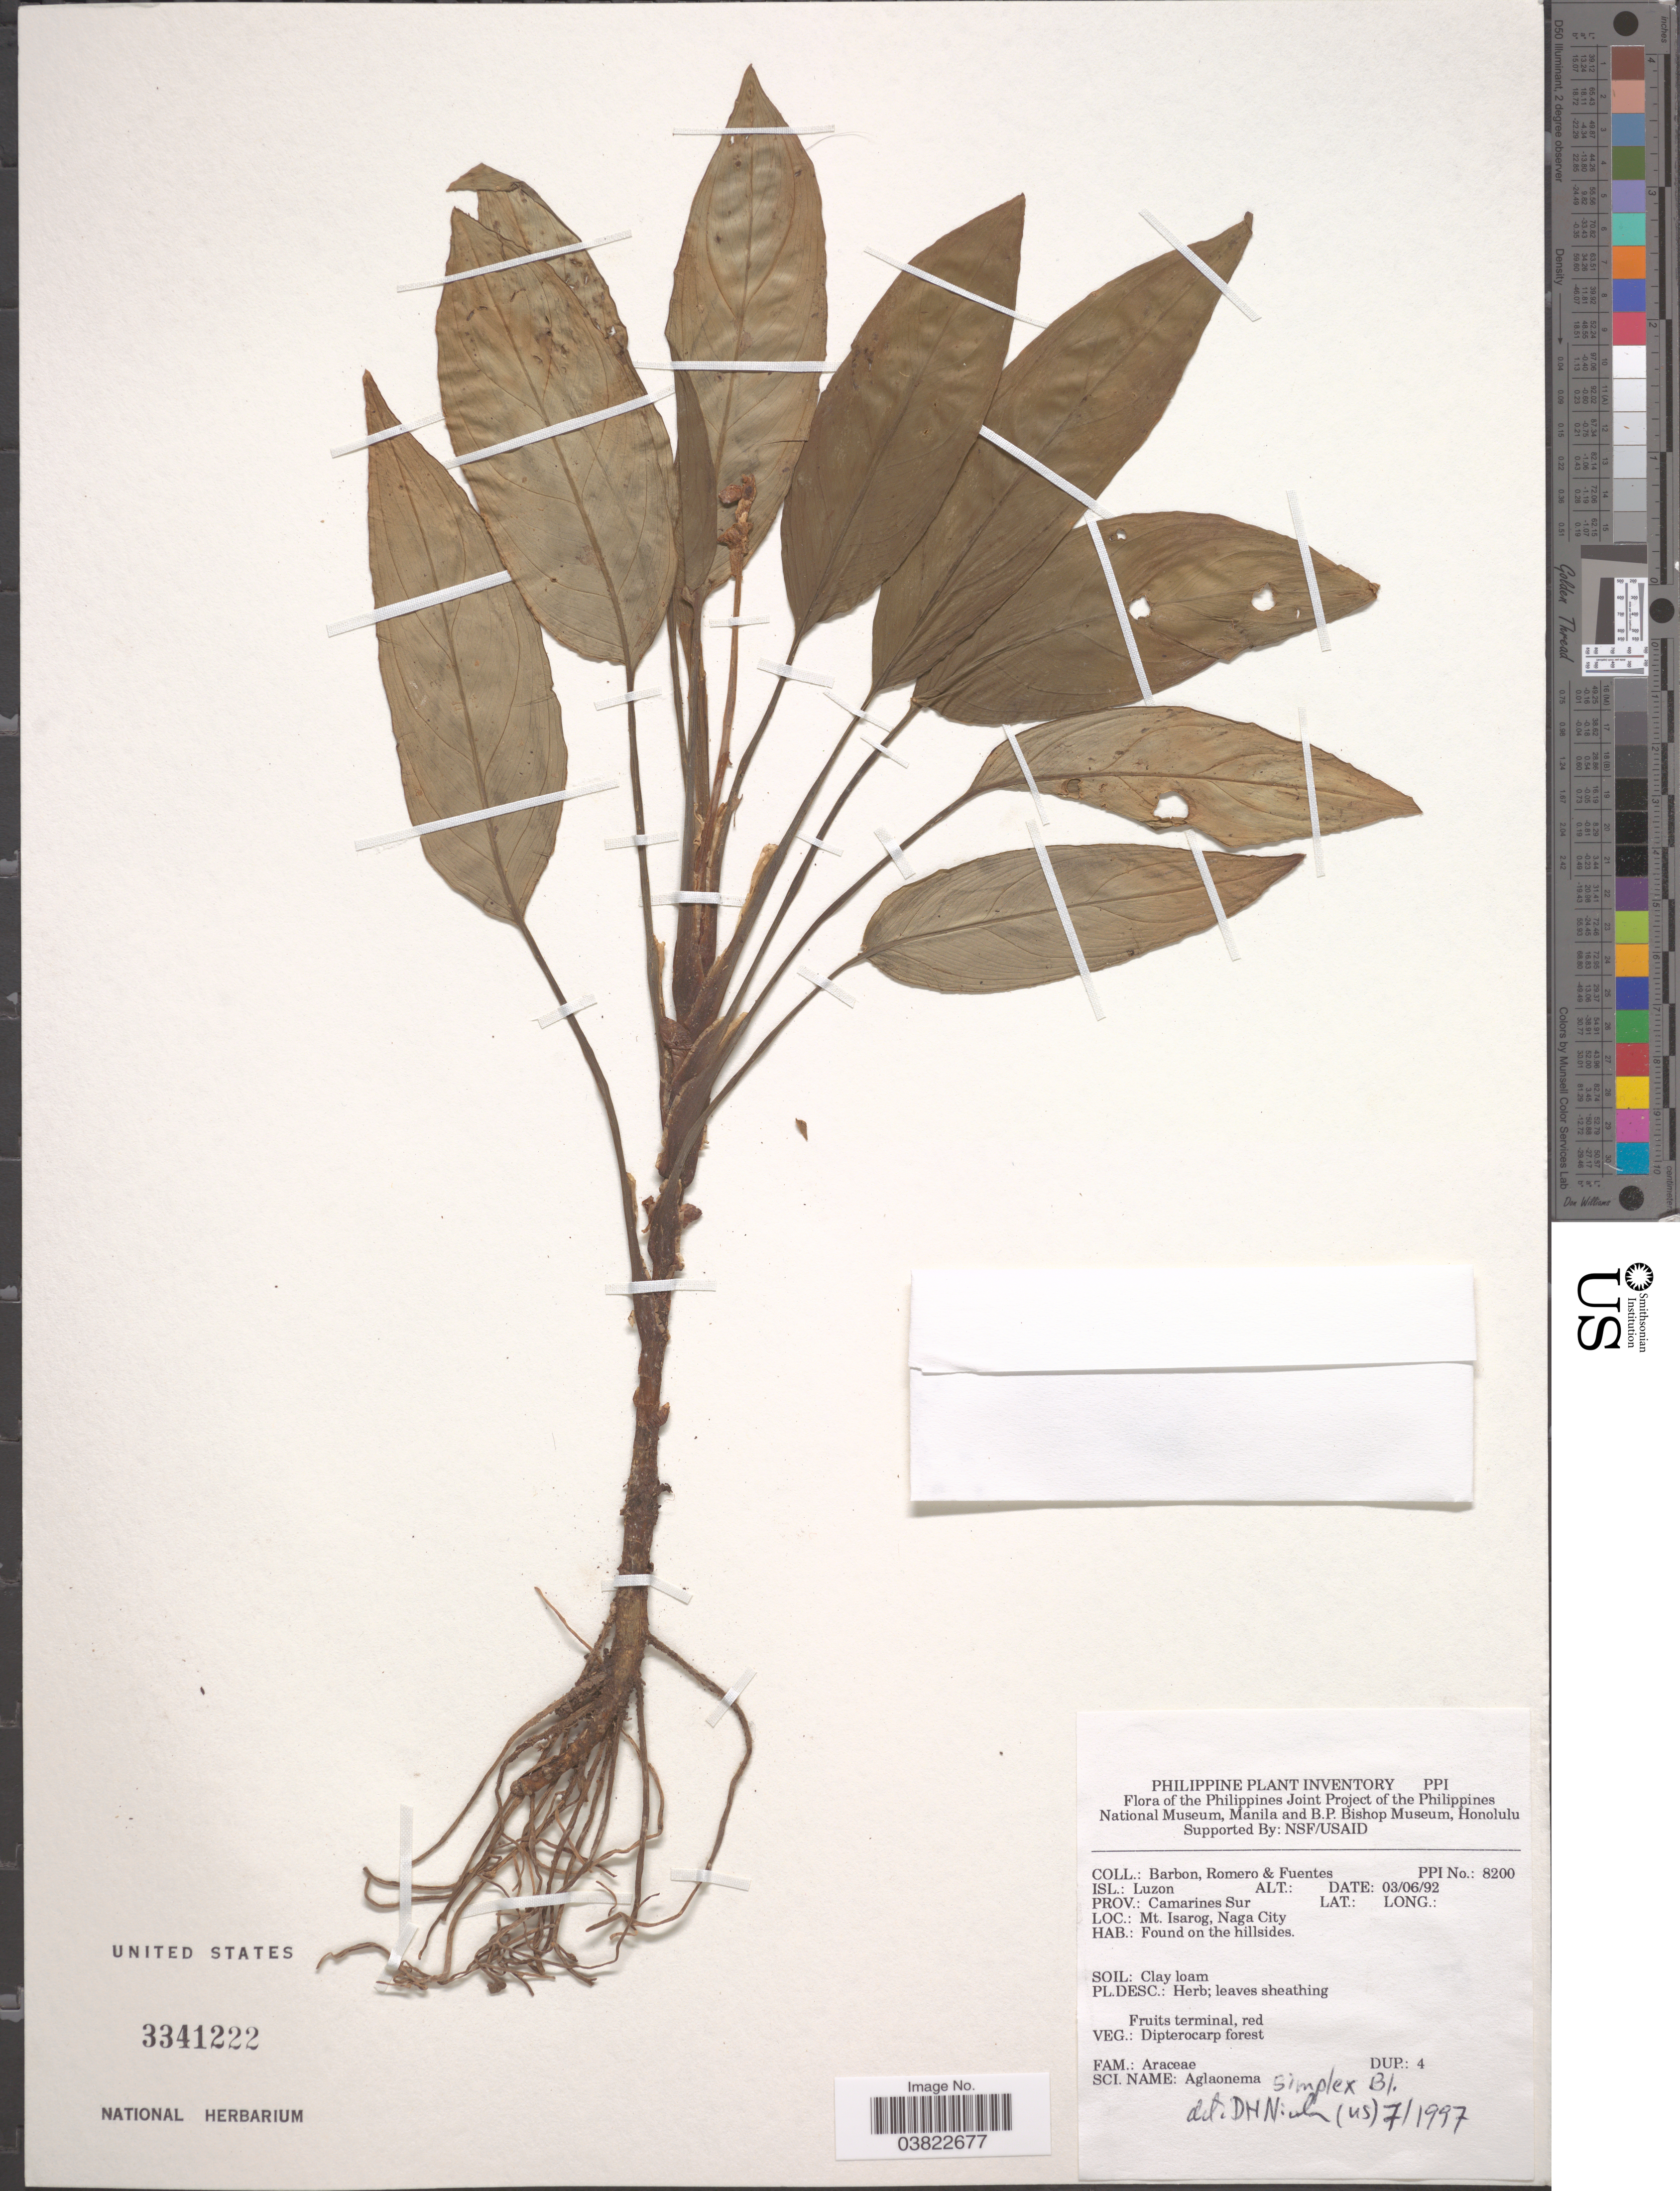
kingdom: Plantae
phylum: Tracheophyta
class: Liliopsida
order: Alismatales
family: Araceae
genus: Aglaonema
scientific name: Aglaonema simplex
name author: Blume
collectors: Barbon, M. E. Múlgura & -. Fuentes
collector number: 8200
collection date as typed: Transcribed d/m/y: 3/6/92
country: Philippines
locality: Isl.: Luzon. Prov.: Camarines Sur. Mt. Isarog, Naga City.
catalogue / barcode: US 3341222